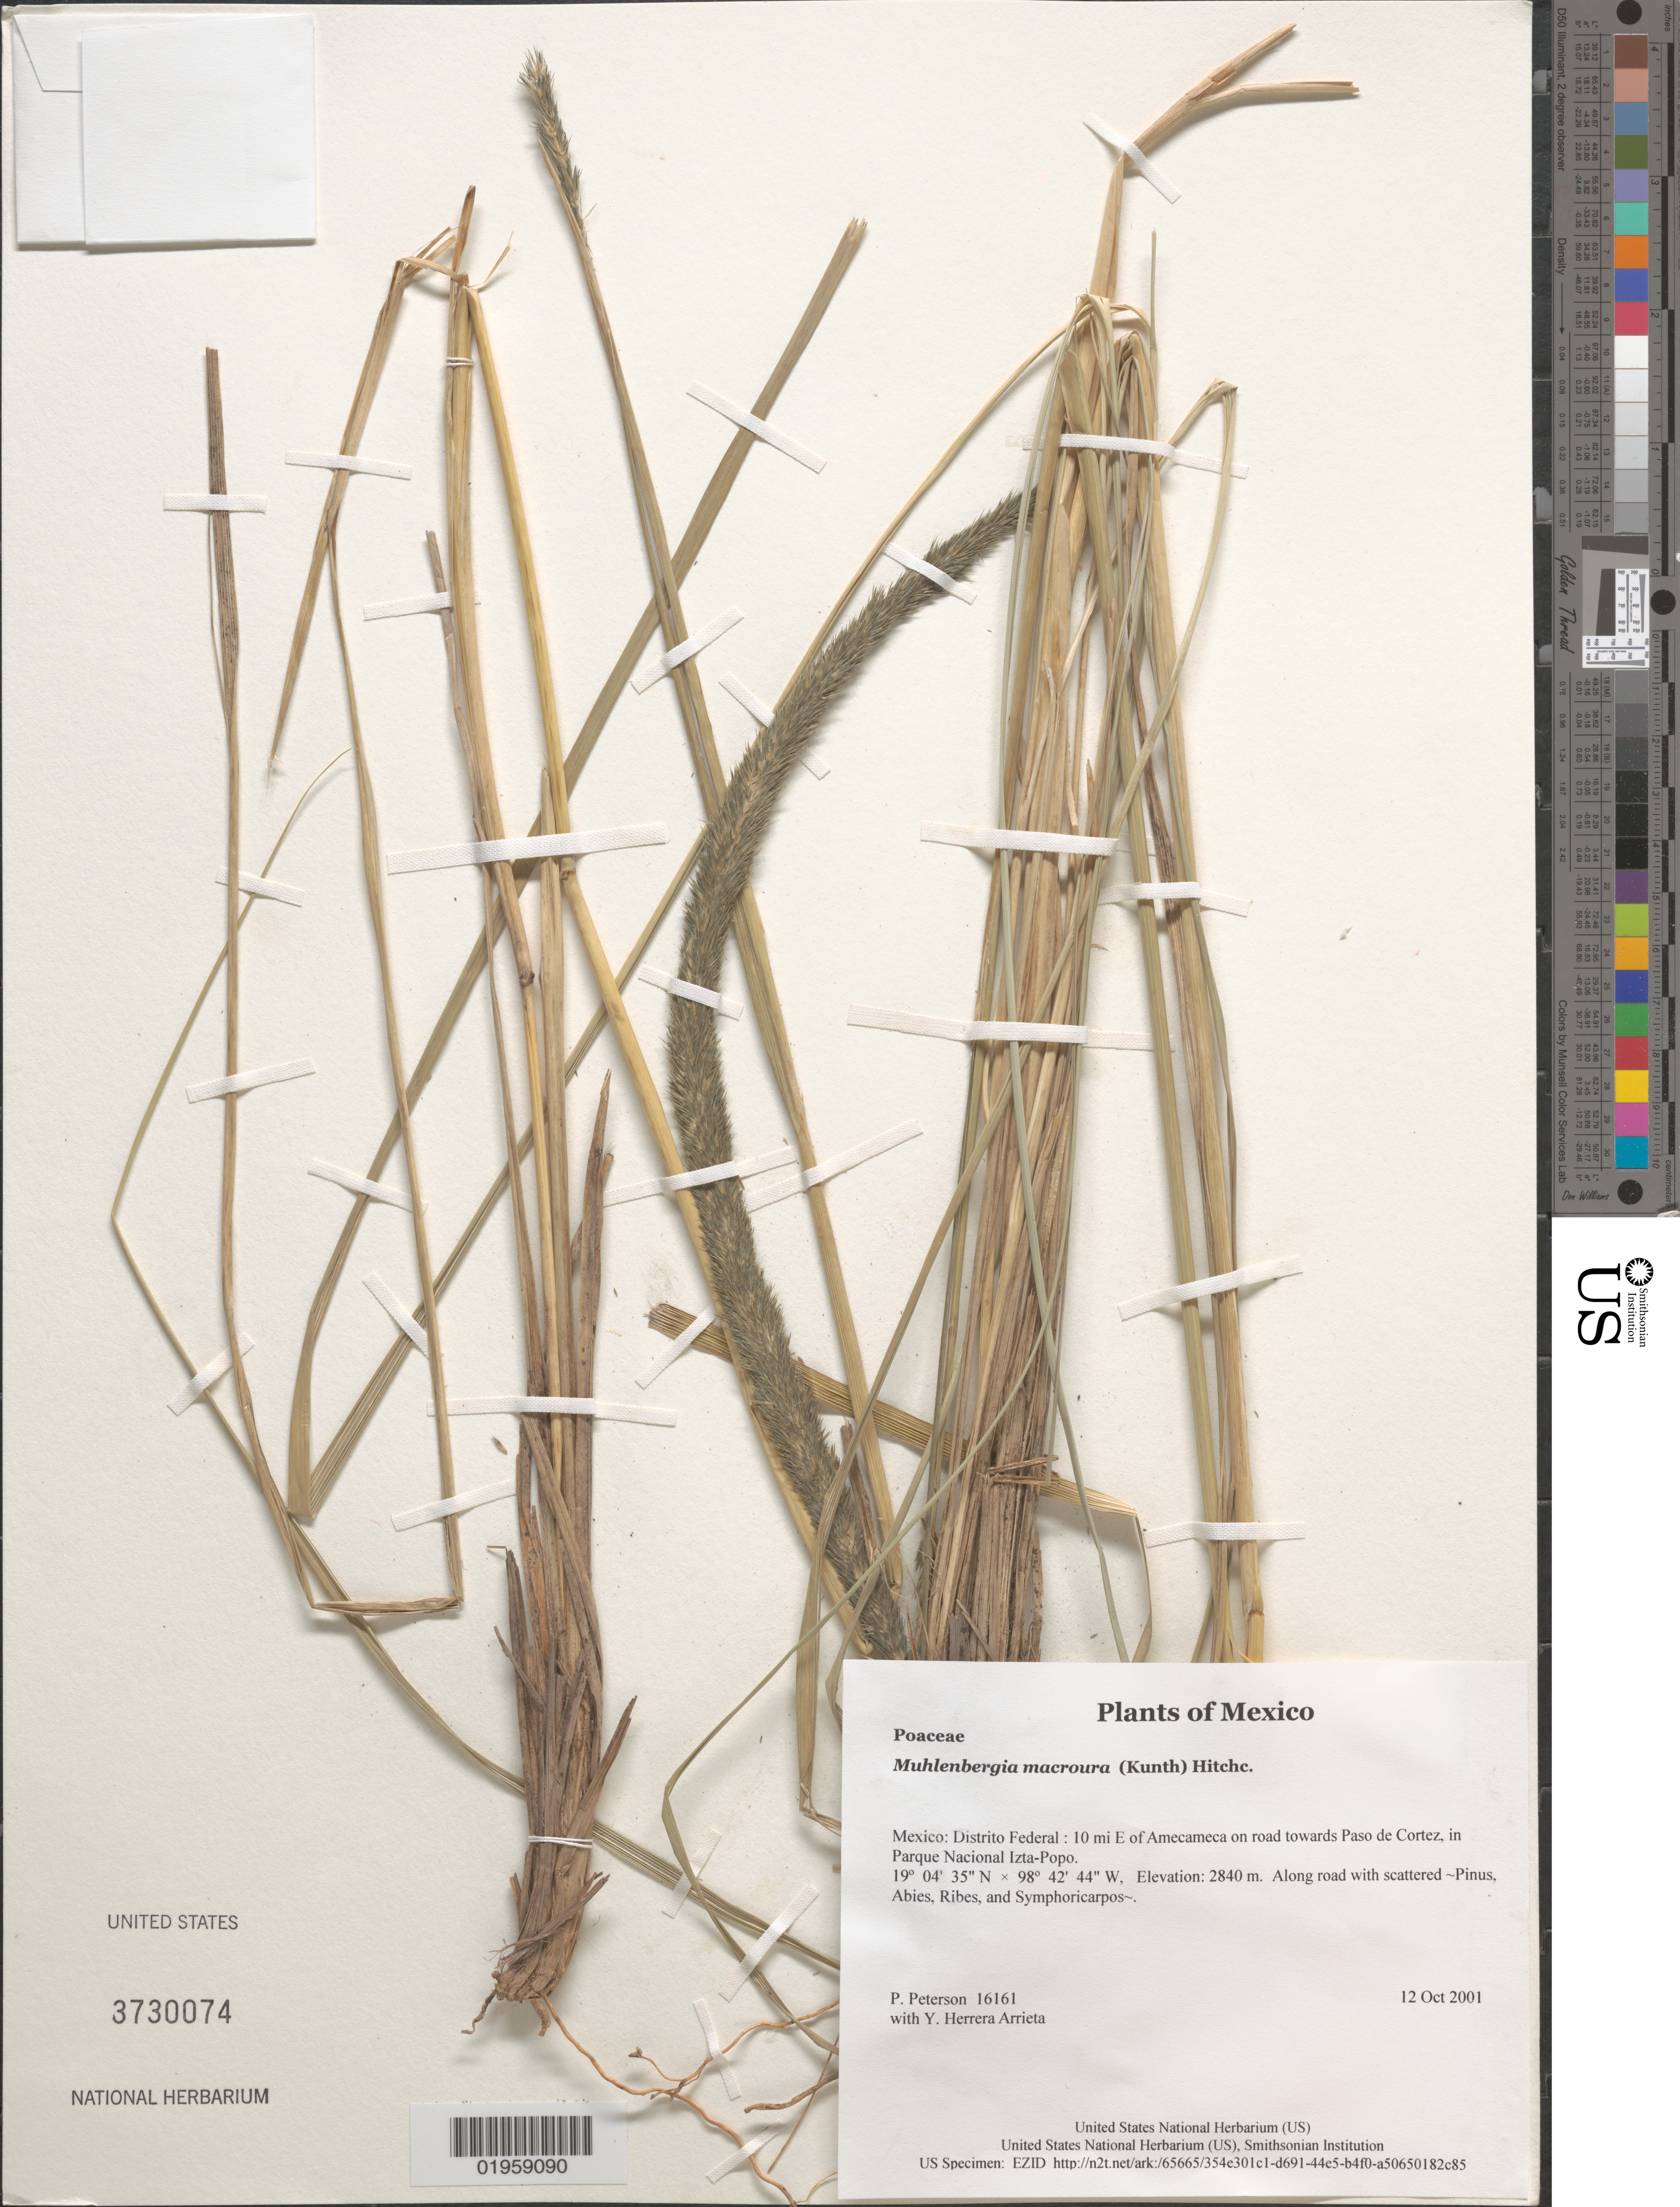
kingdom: Plantae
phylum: Tracheophyta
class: Liliopsida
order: Poales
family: Poaceae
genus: Muhlenbergia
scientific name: Muhlenbergia macroura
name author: (Kunth) Hitchc.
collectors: P. M. Peterson & Y. Herrera Arrieta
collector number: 16161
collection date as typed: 12 Oct 2001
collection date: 2001-10-12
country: Mexico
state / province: Distrito Federal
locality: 10 mi E of Amecameca on road towards Paso de Cortez, in Parque Nacional Izta-Popo.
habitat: Along road with scattered ~Pinus, Abies, Ribes, and Symphoricarpos~.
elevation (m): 2840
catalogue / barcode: US 3730074